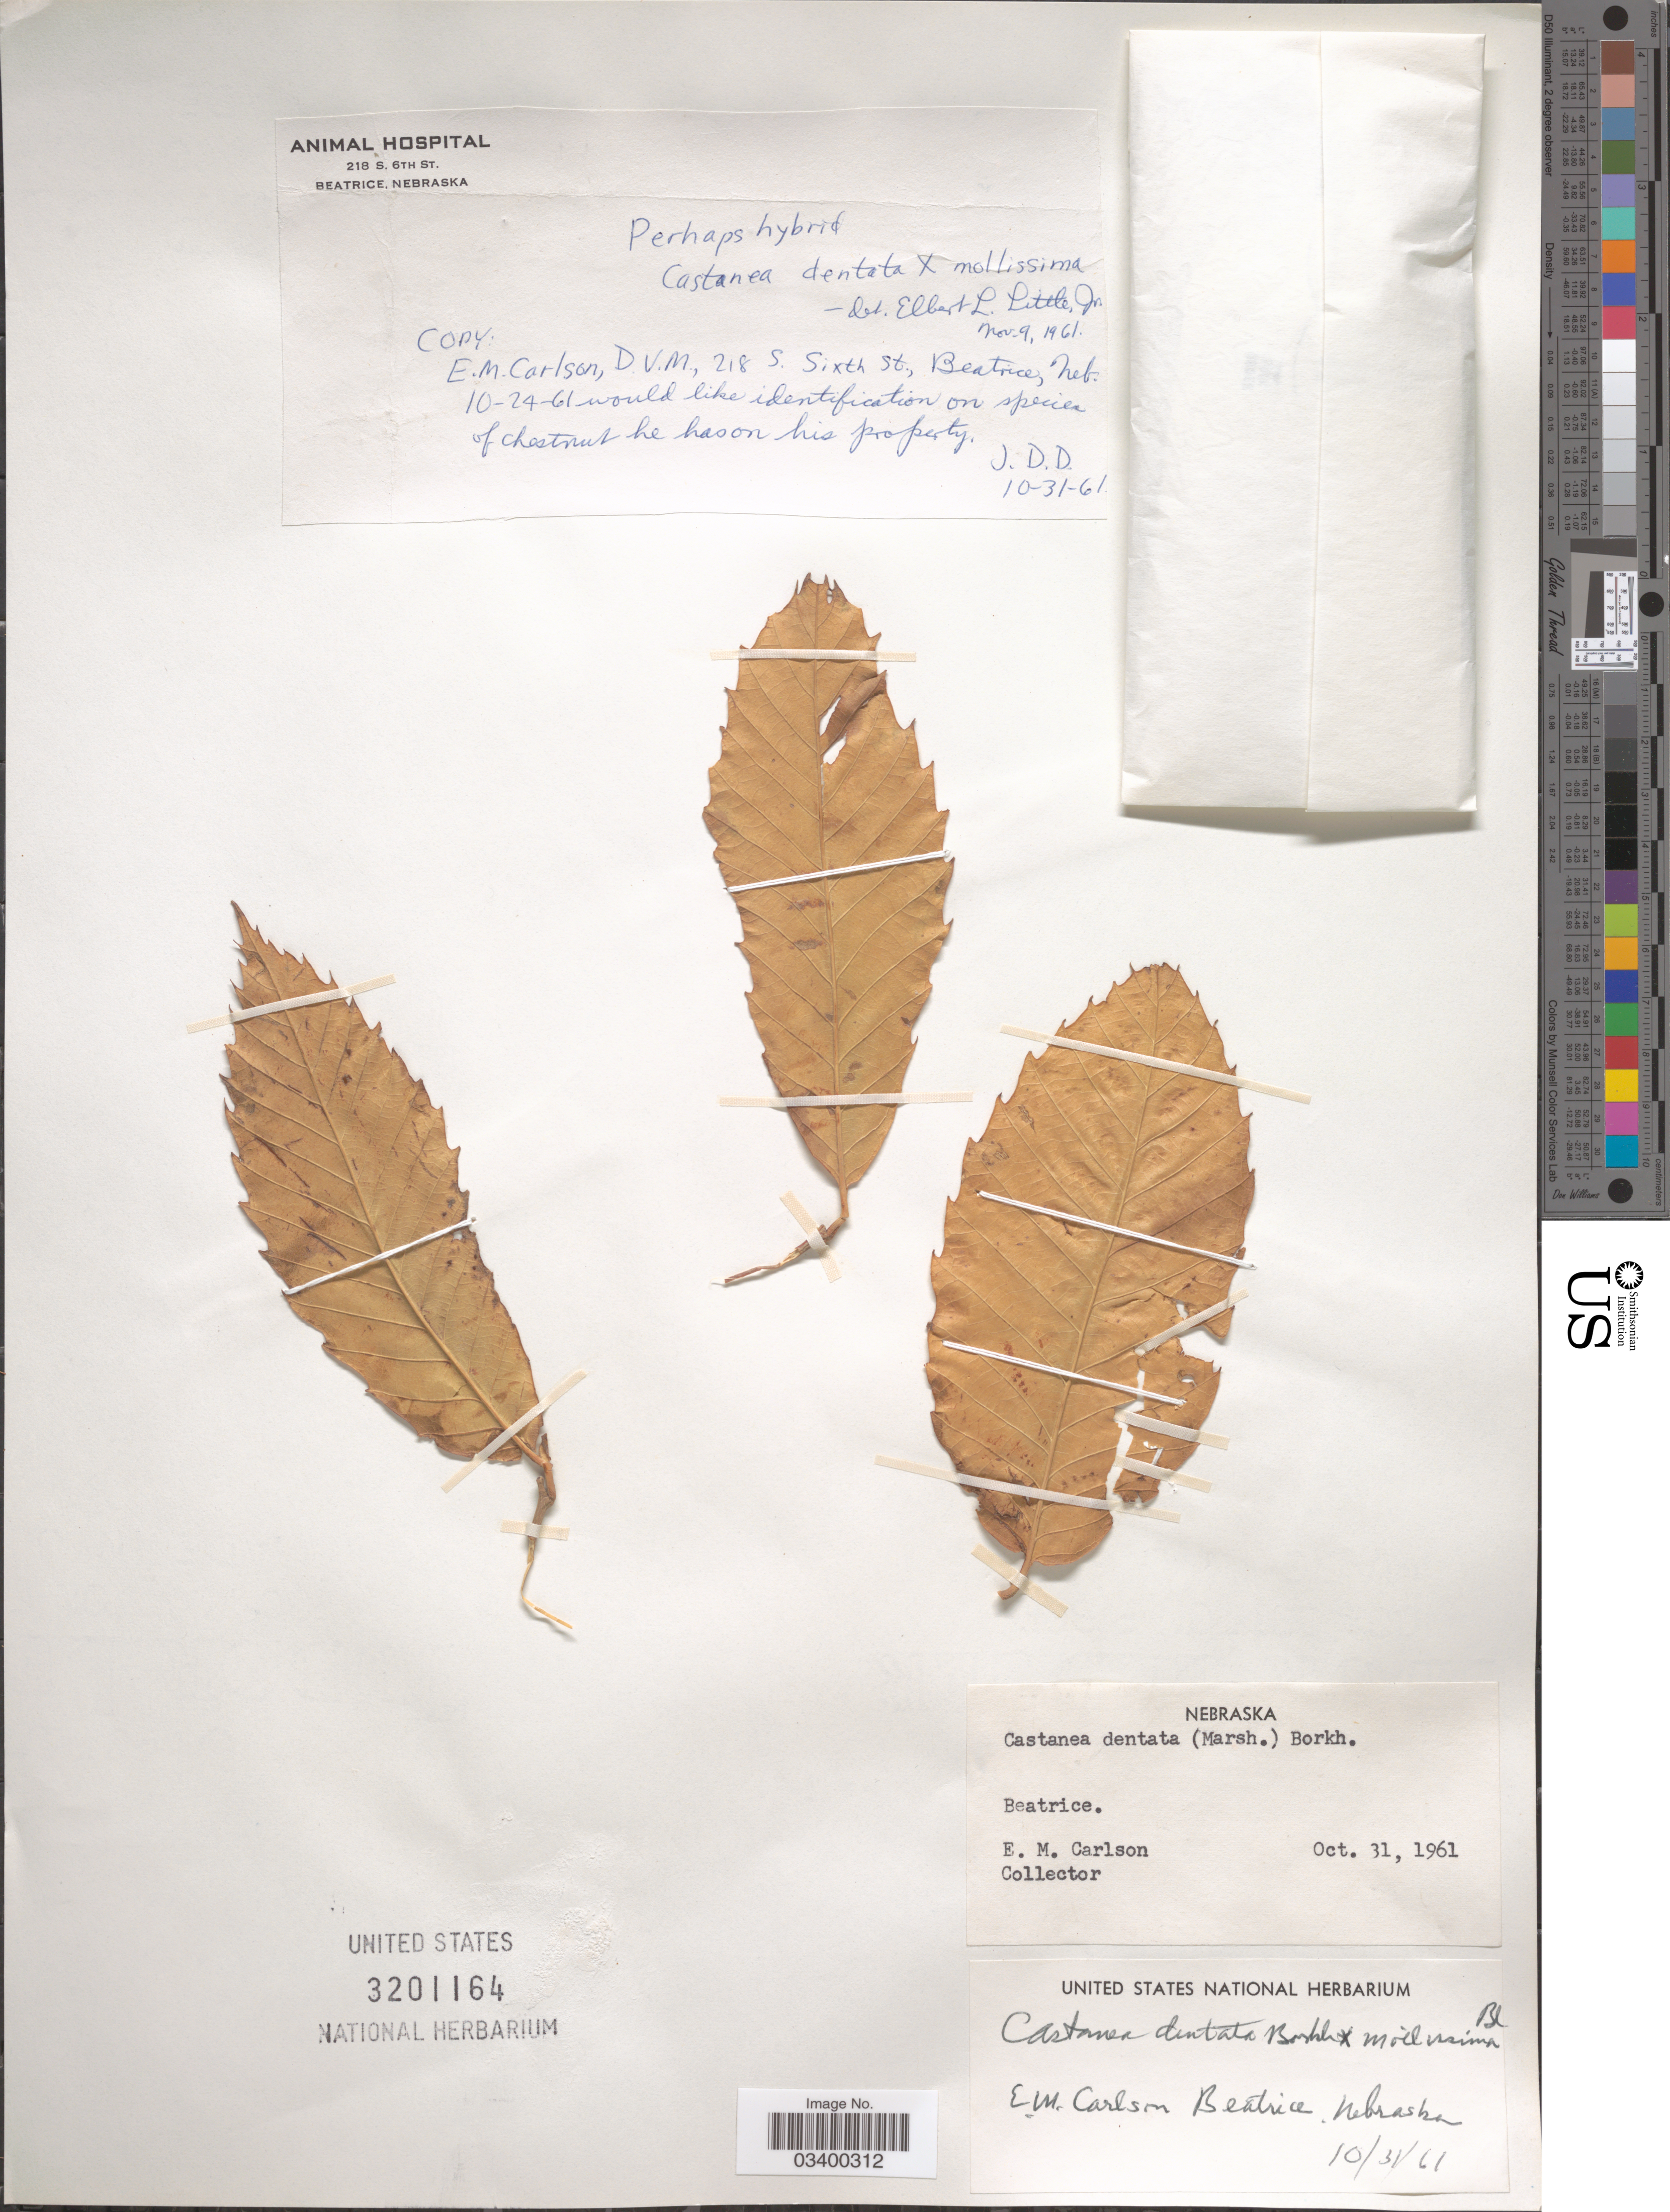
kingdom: Plantae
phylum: Tracheophyta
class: Magnoliopsida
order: Fagales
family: Fagaceae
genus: Castanea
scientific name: Castanea dentata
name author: (Marshall) Borkh.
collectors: E. Carlson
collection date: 1961-10-31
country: United States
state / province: Nebraska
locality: Beatrice.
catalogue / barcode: US 3201164